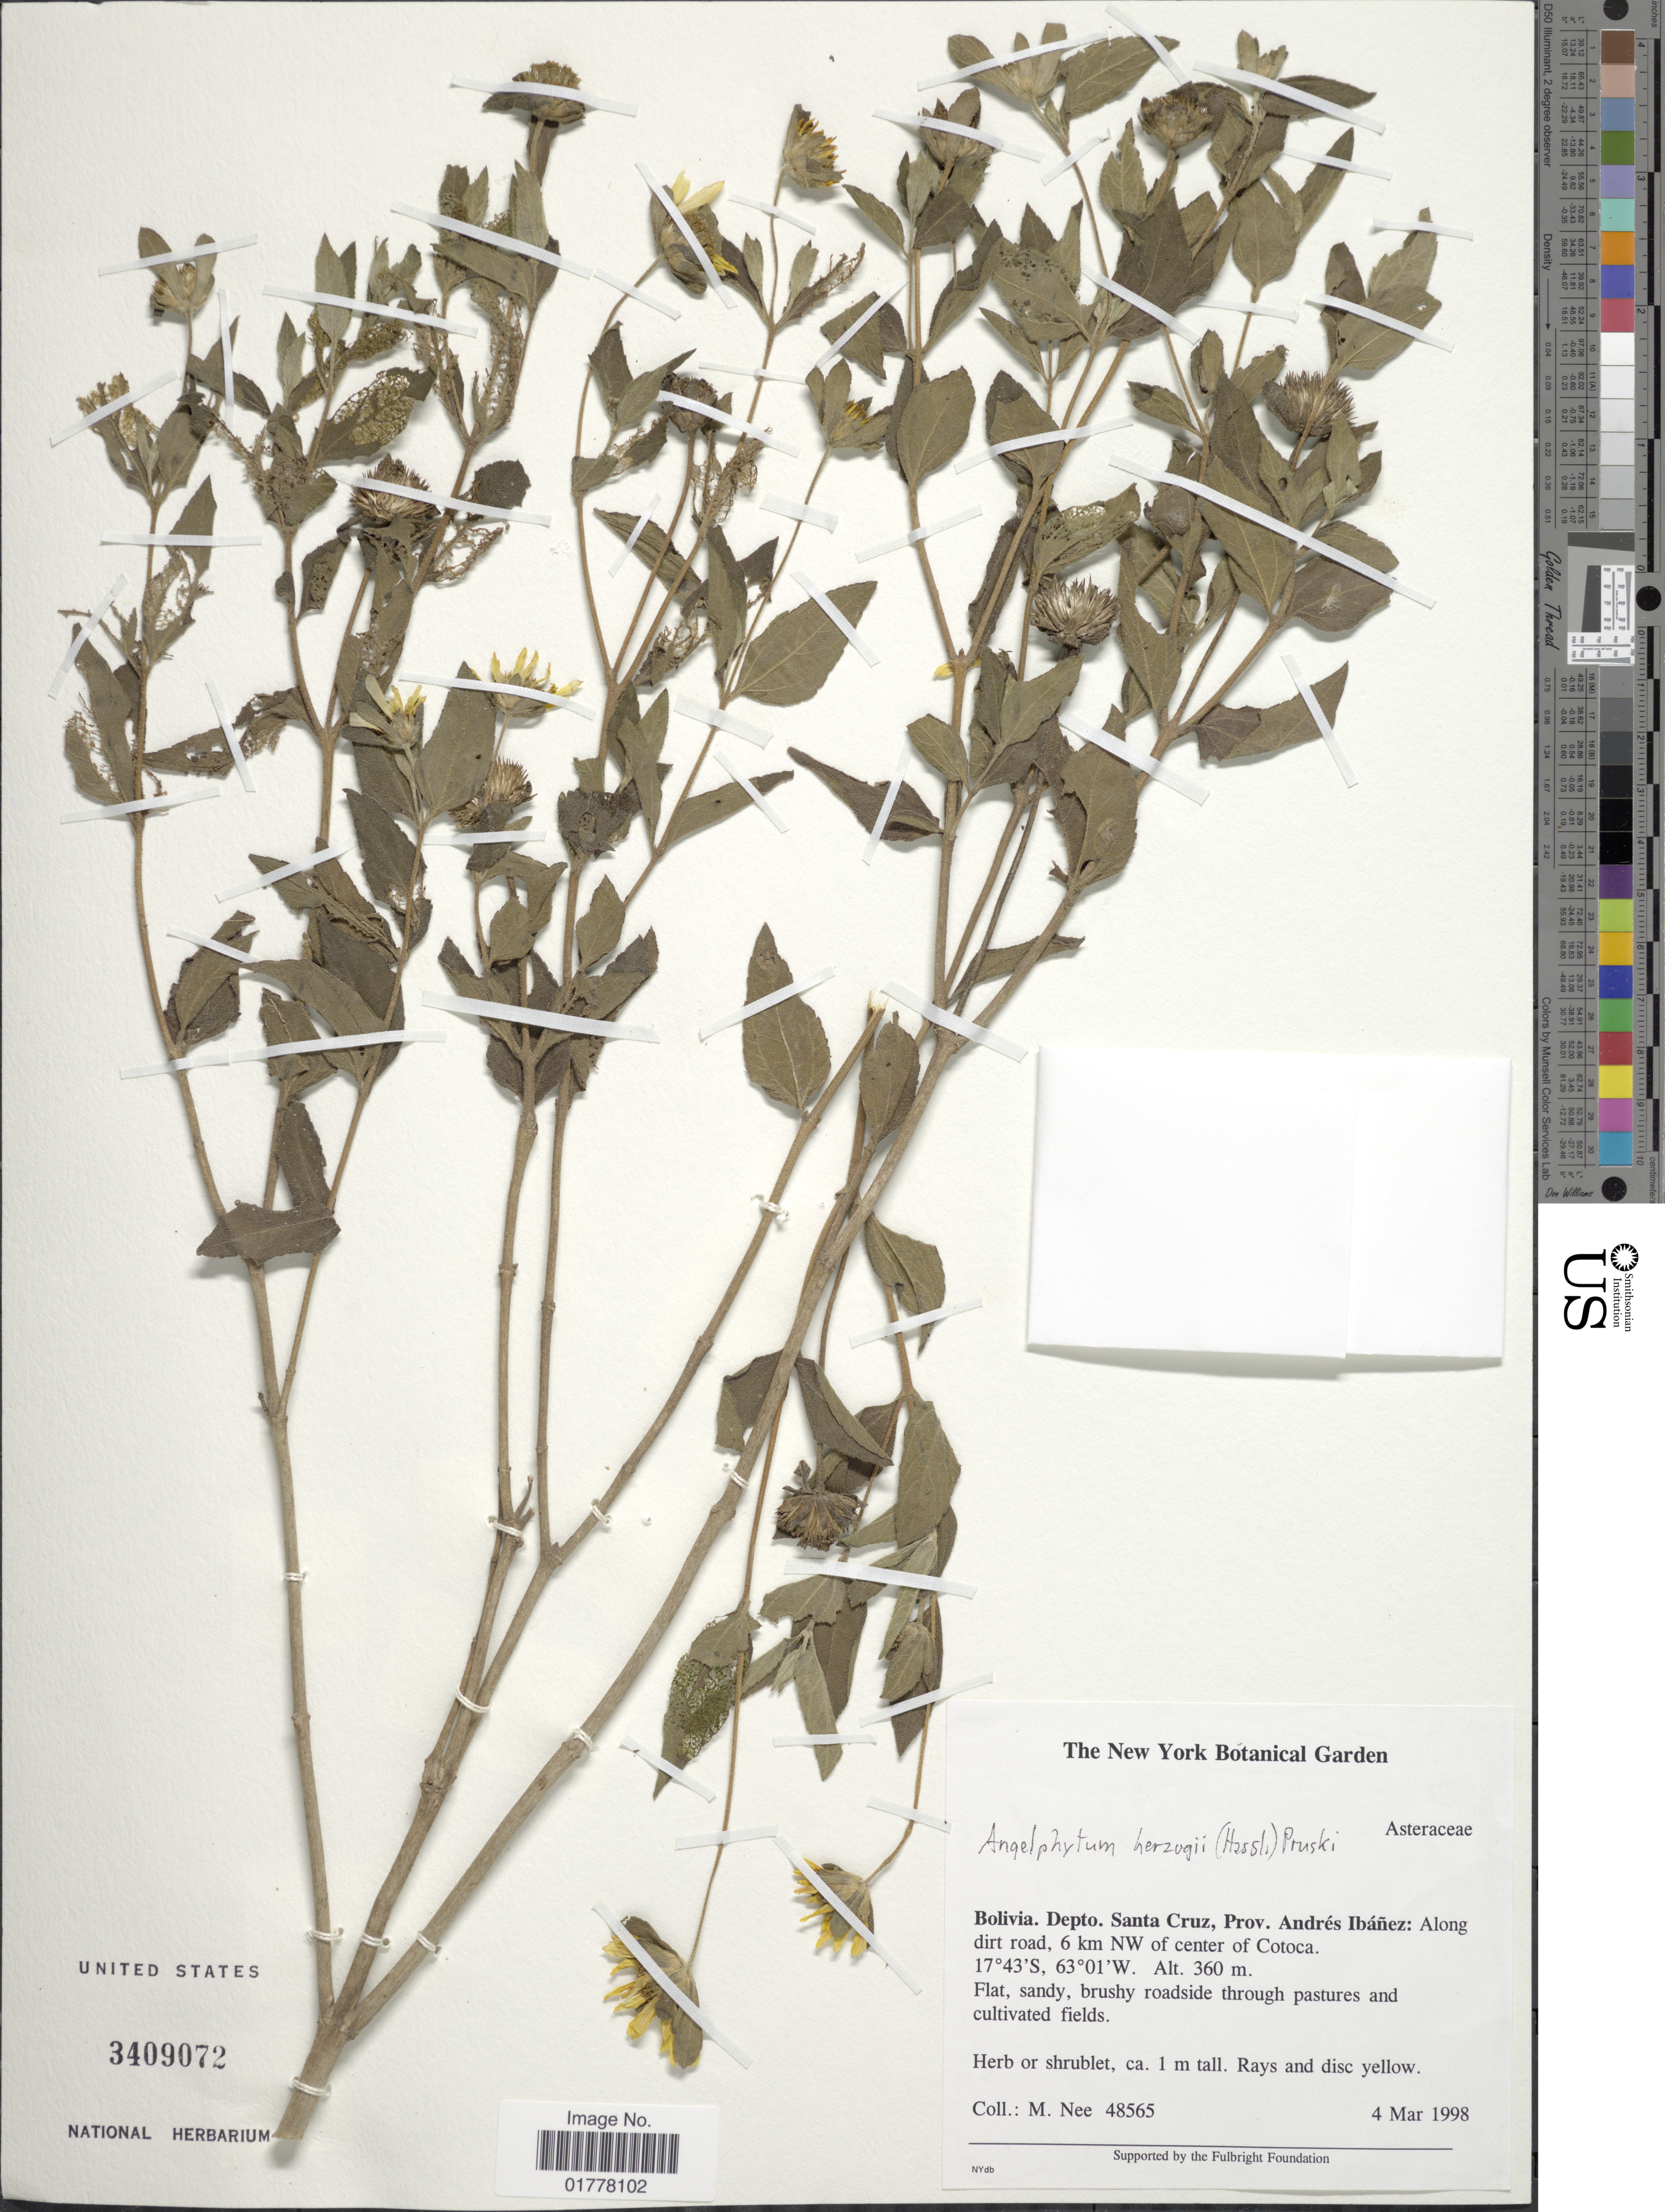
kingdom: Plantae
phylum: Tracheophyta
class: Magnoliopsida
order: Asterales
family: Asteraceae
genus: Angelphytum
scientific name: Angelphytum hertzogii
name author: (Hassl.) Pruski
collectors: M. Nee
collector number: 48565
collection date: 1998-03-04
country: Bolivia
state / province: Santa Cruz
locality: Bolivia. Depto. Santa Cruz, Prov. Andrés Ibáñez: Along dirt road, 6 km NW of center of Cotoca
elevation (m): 360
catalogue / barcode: US 3409072